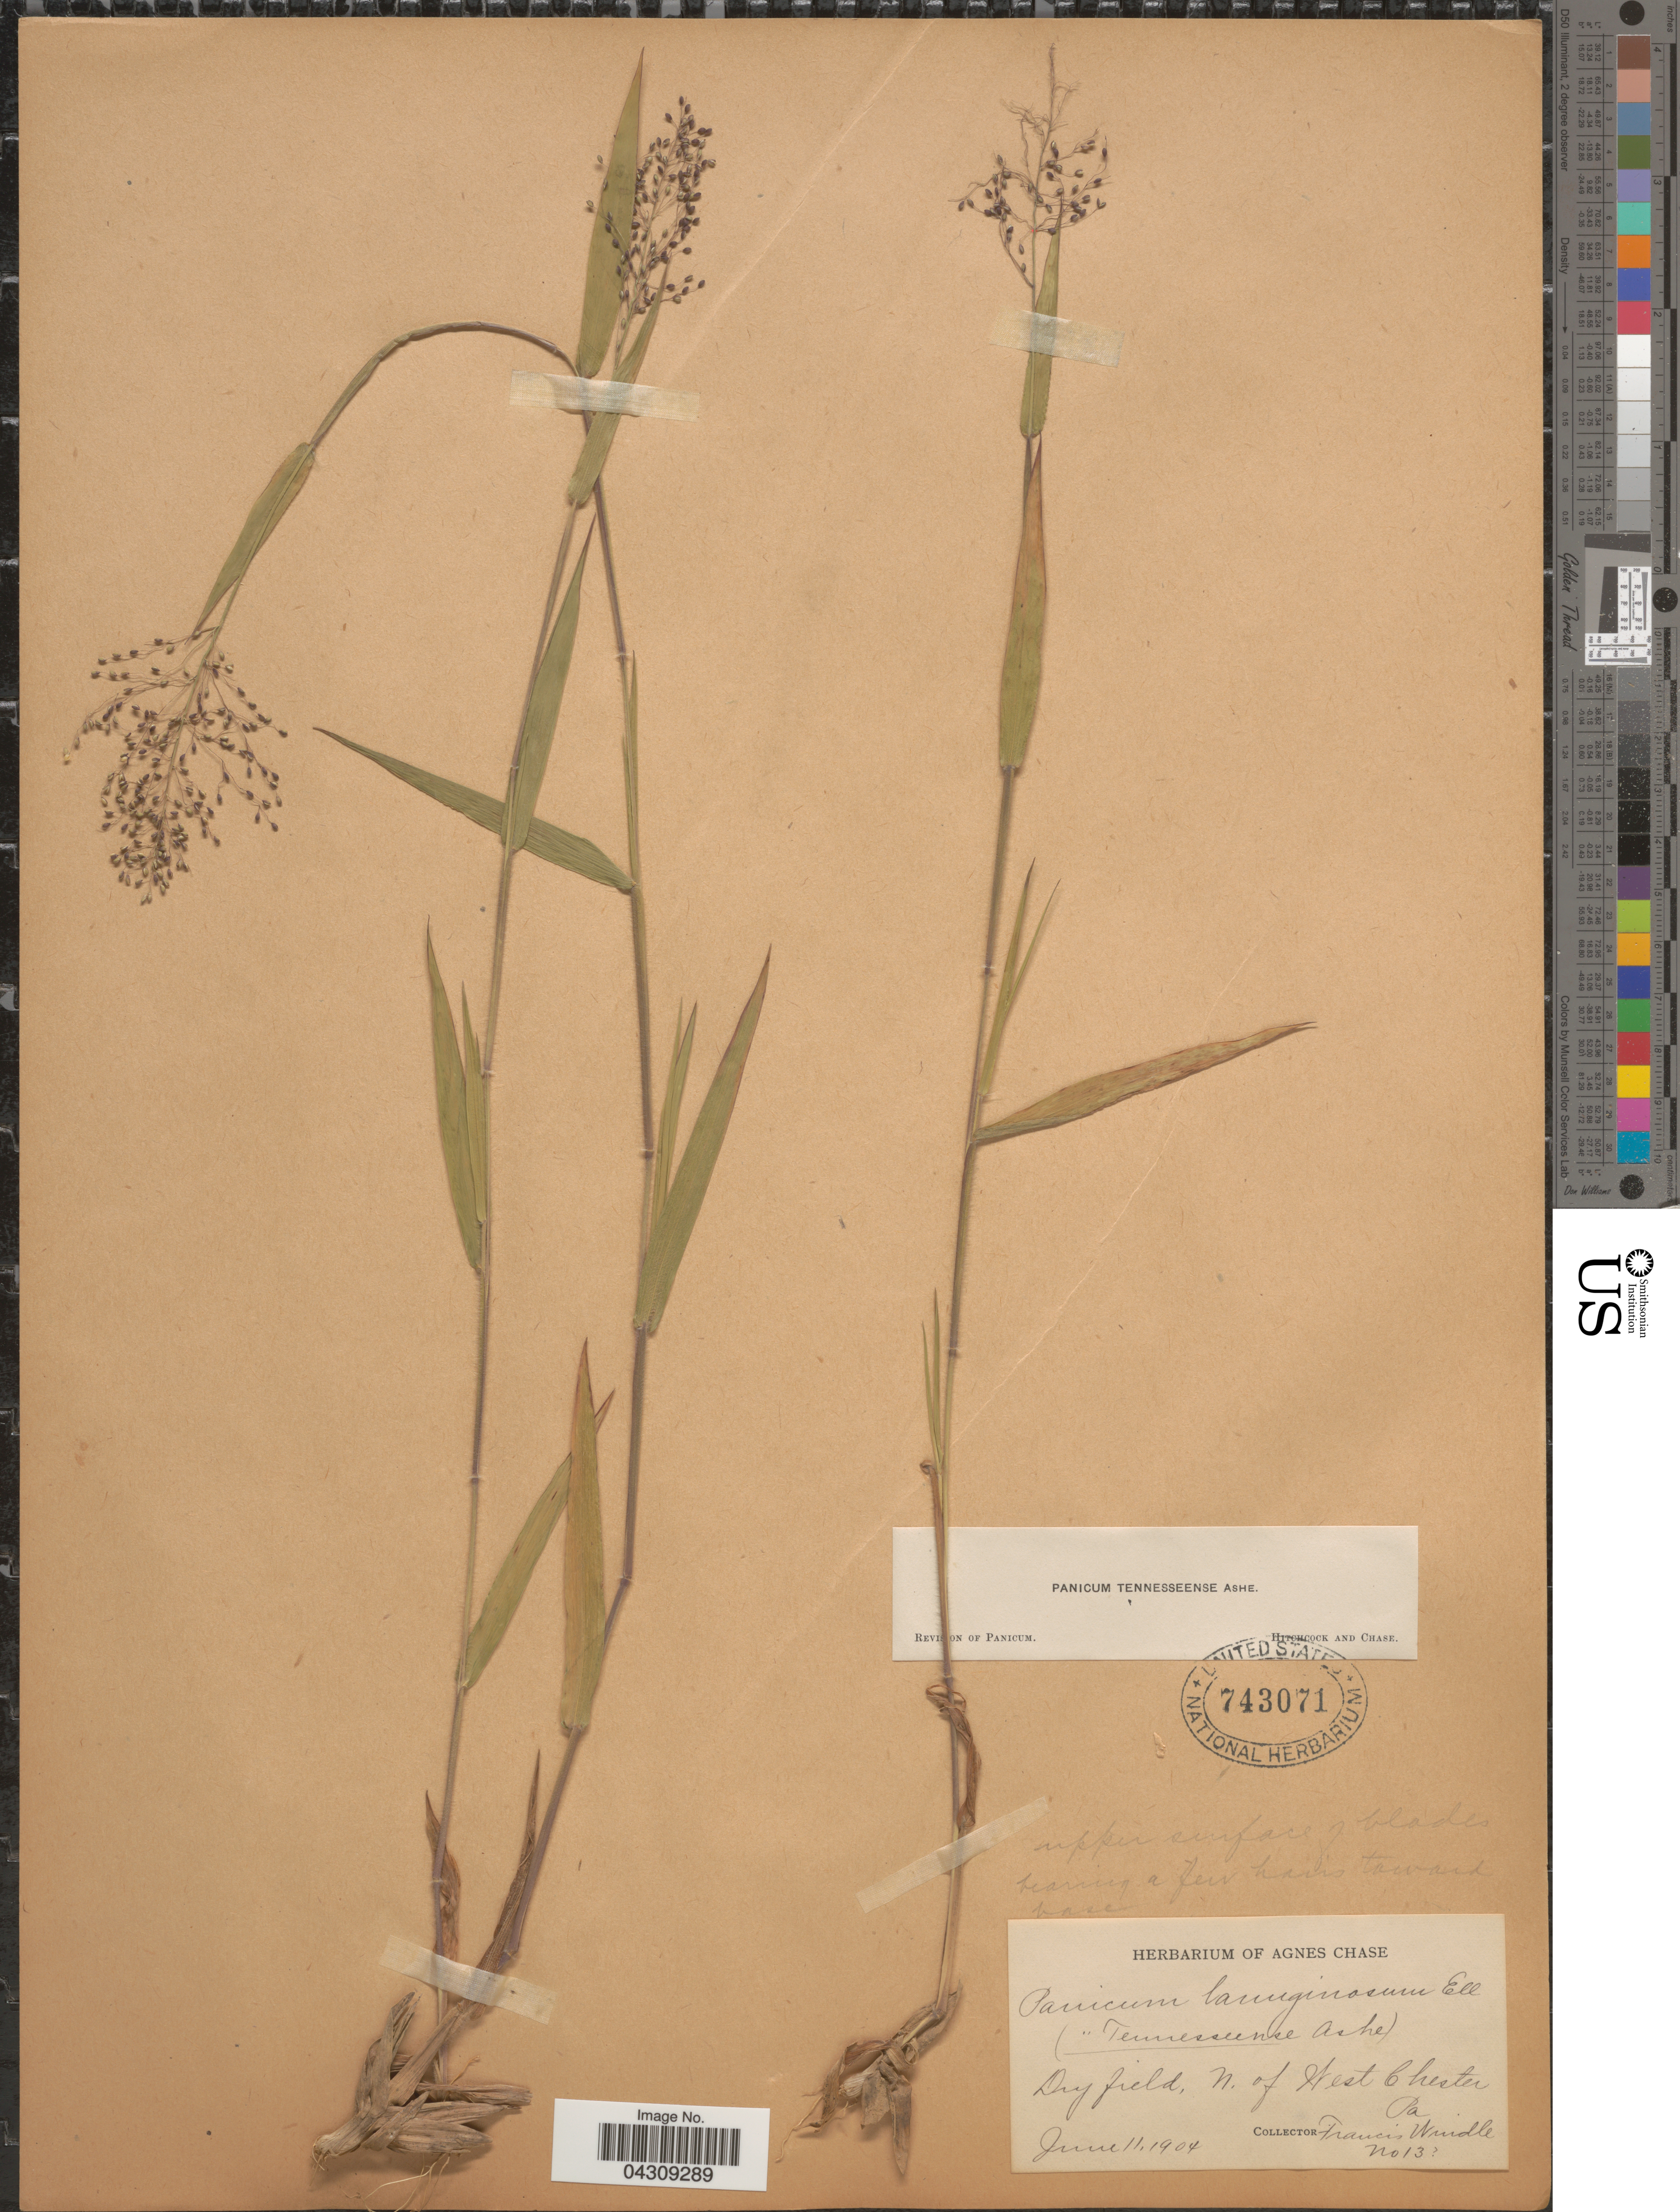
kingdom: Plantae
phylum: Tracheophyta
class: Liliopsida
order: Poales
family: Poaceae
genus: Dichanthelium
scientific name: Dichanthelium acuminatum var. acuminatum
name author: (Sw.) Gould & C.A. Clark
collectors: F. Windle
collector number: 13?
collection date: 1904-06-11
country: United States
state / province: Pennsylvania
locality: Dry field, N. of West Chester.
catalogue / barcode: US 743071